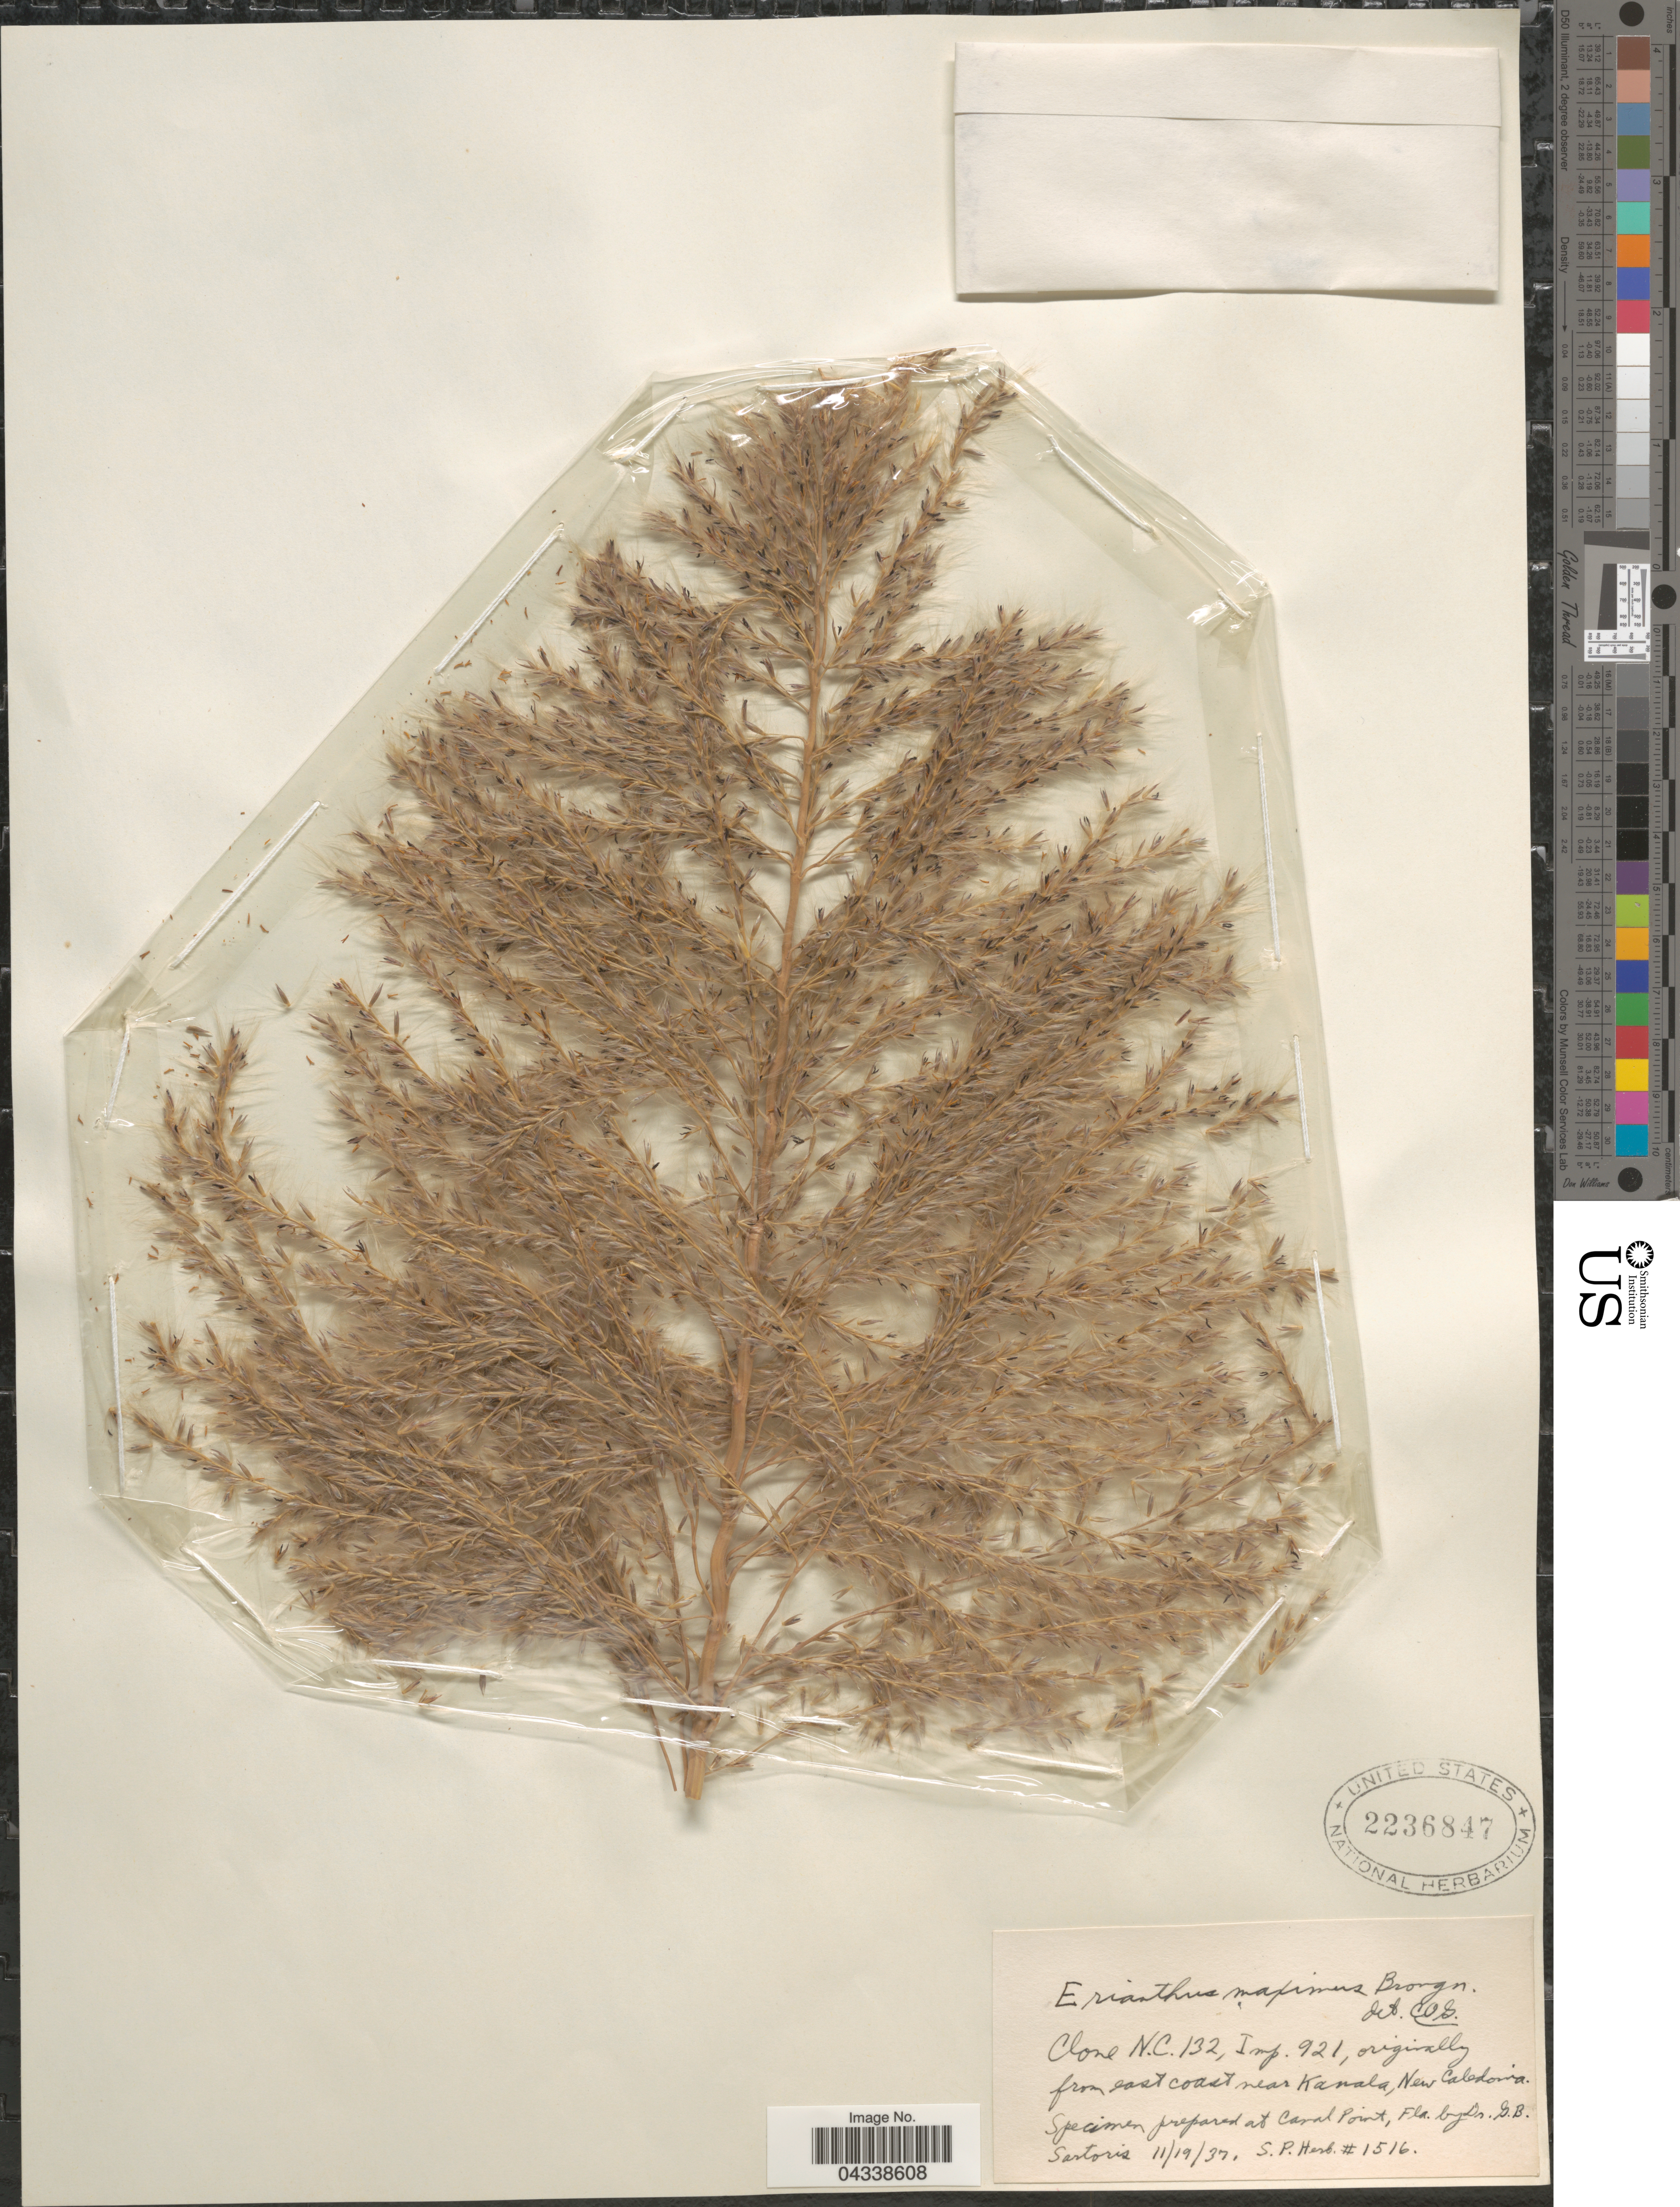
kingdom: Plantae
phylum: Tracheophyta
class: Liliopsida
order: Poales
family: Poaceae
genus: Saccharum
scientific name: Saccharum maximum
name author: (Brongn.) Trin.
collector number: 1516?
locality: Clone N.C.132, Imp. 921. [unsure placement]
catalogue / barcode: US 2236847